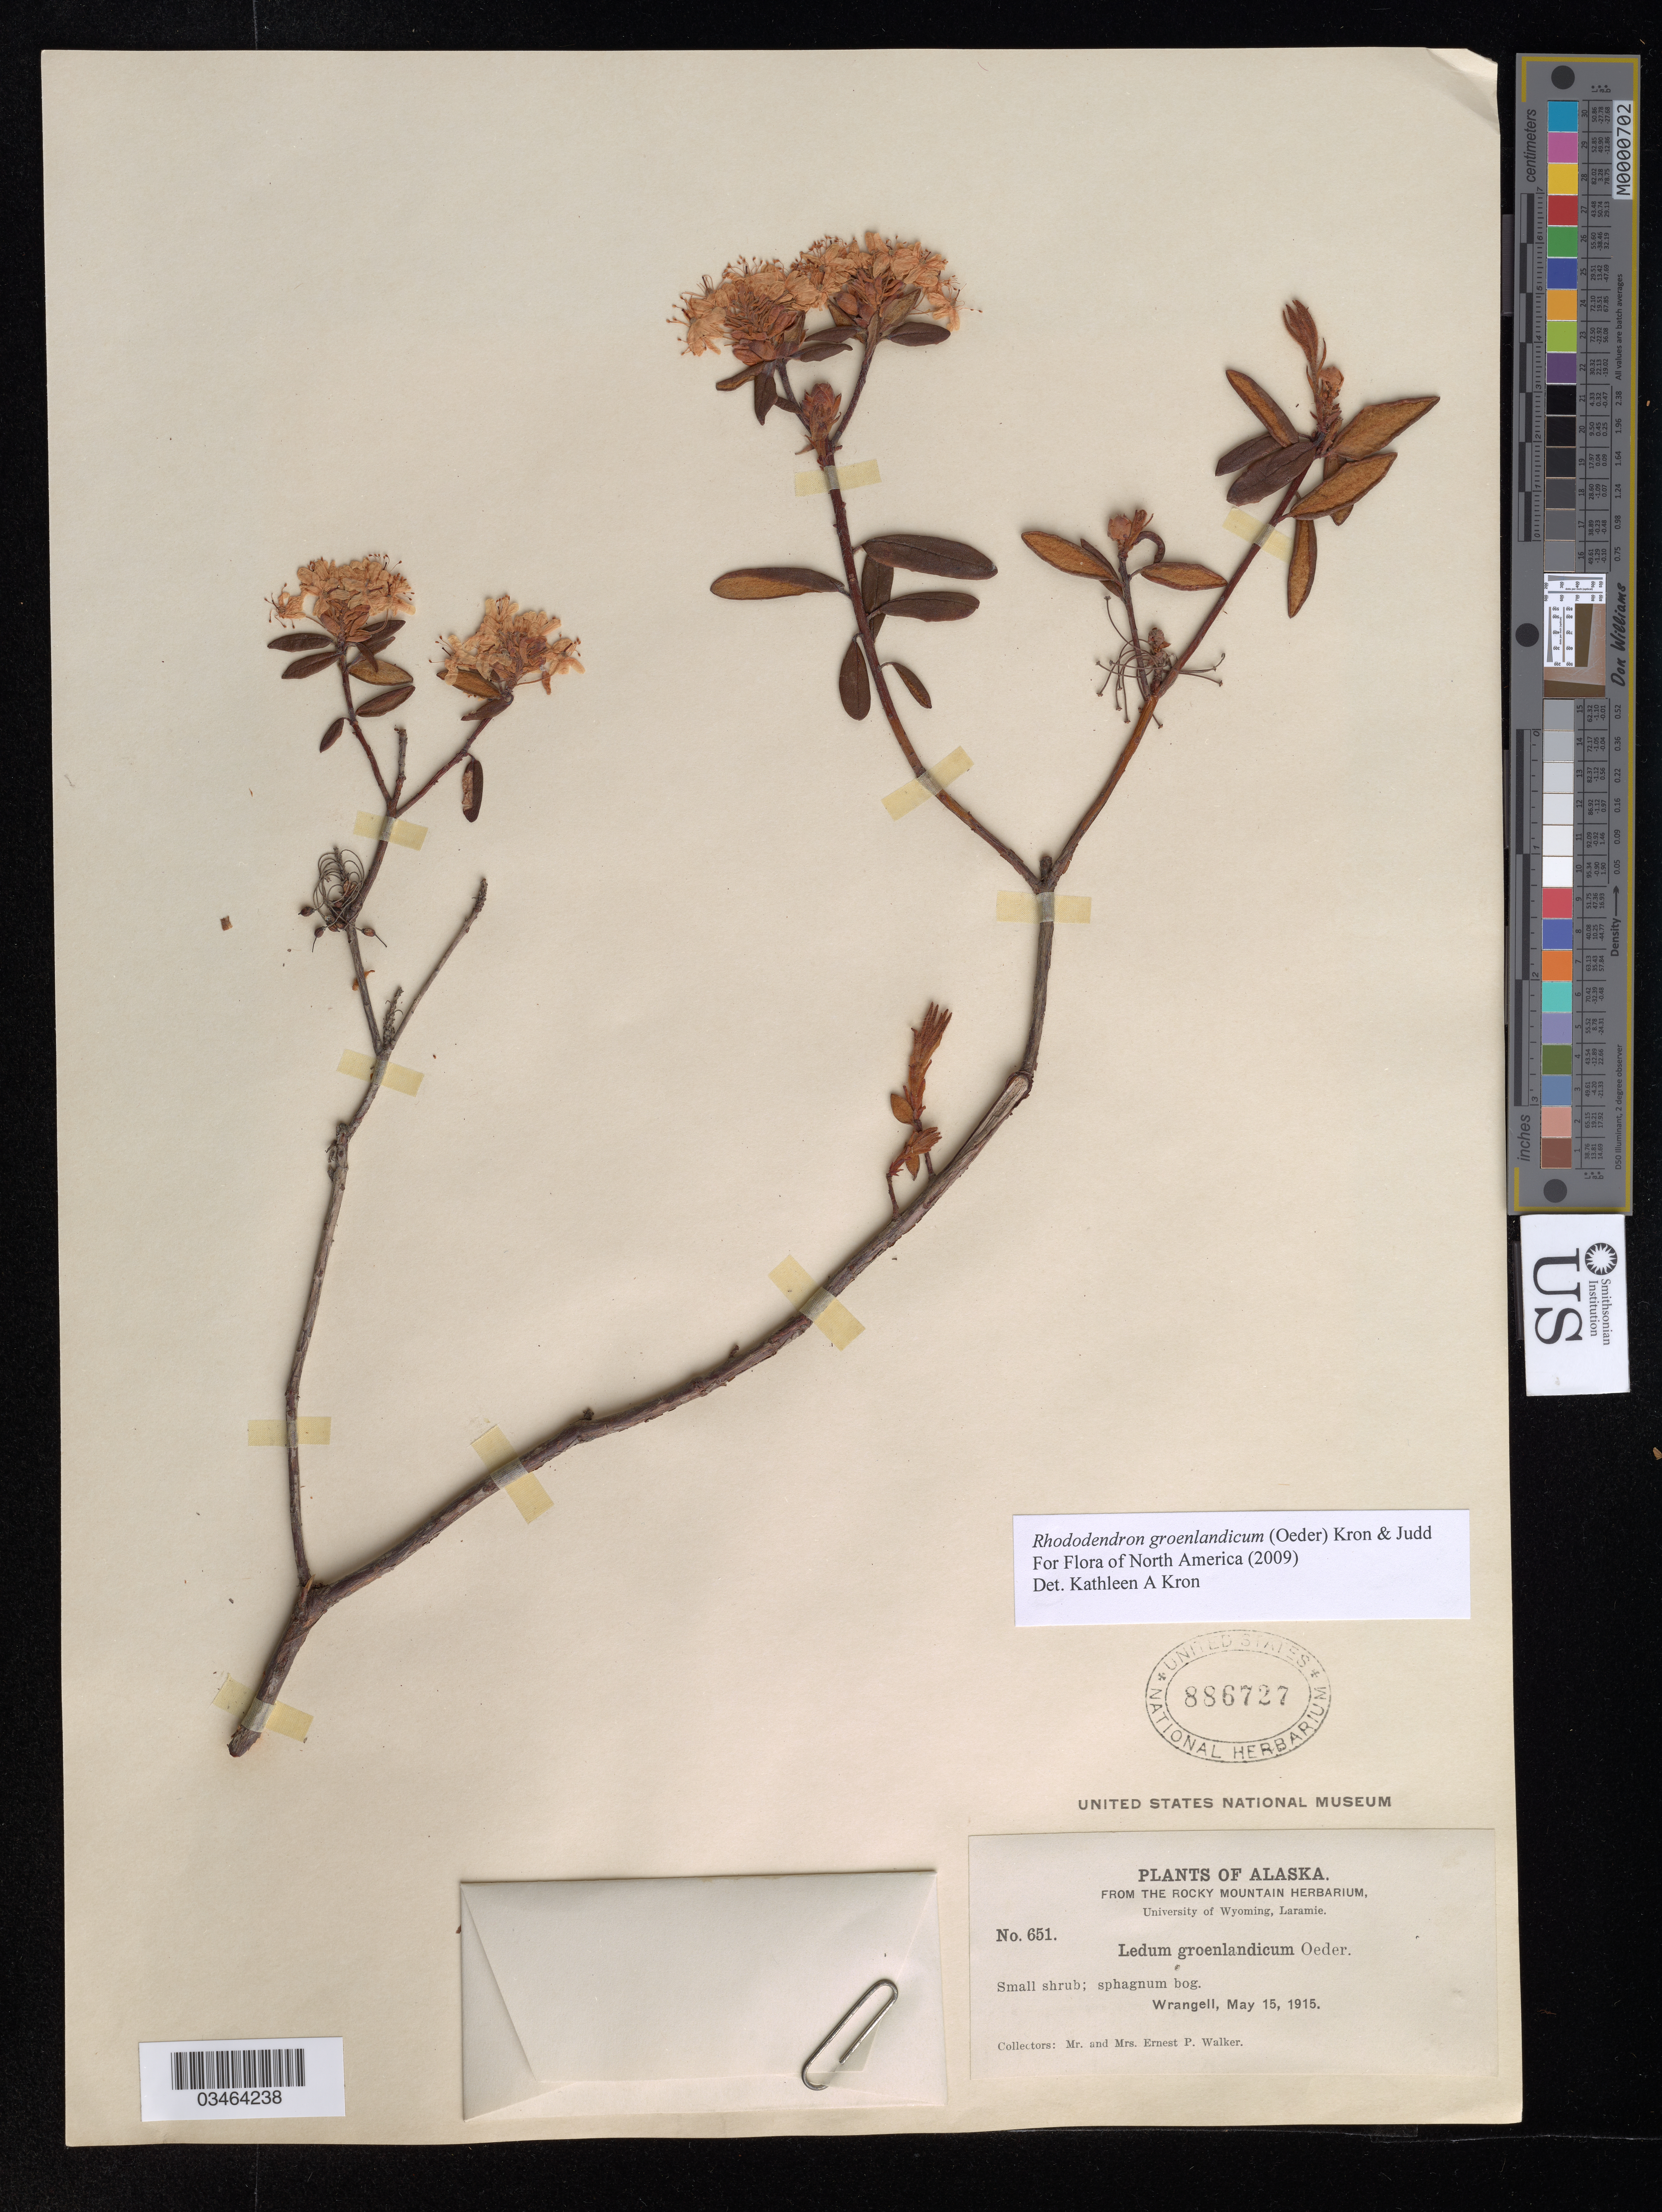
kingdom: Plantae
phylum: Tracheophyta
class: Magnoliopsida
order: Ericales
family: Ericaceae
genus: Rhododendron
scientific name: Rhododendron groenlandicum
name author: (Oeder) Kron & Judd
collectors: E. P. Walker & E. Walker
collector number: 651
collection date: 1915-05-15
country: United States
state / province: Alaska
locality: Wrangell.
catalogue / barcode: US 886727